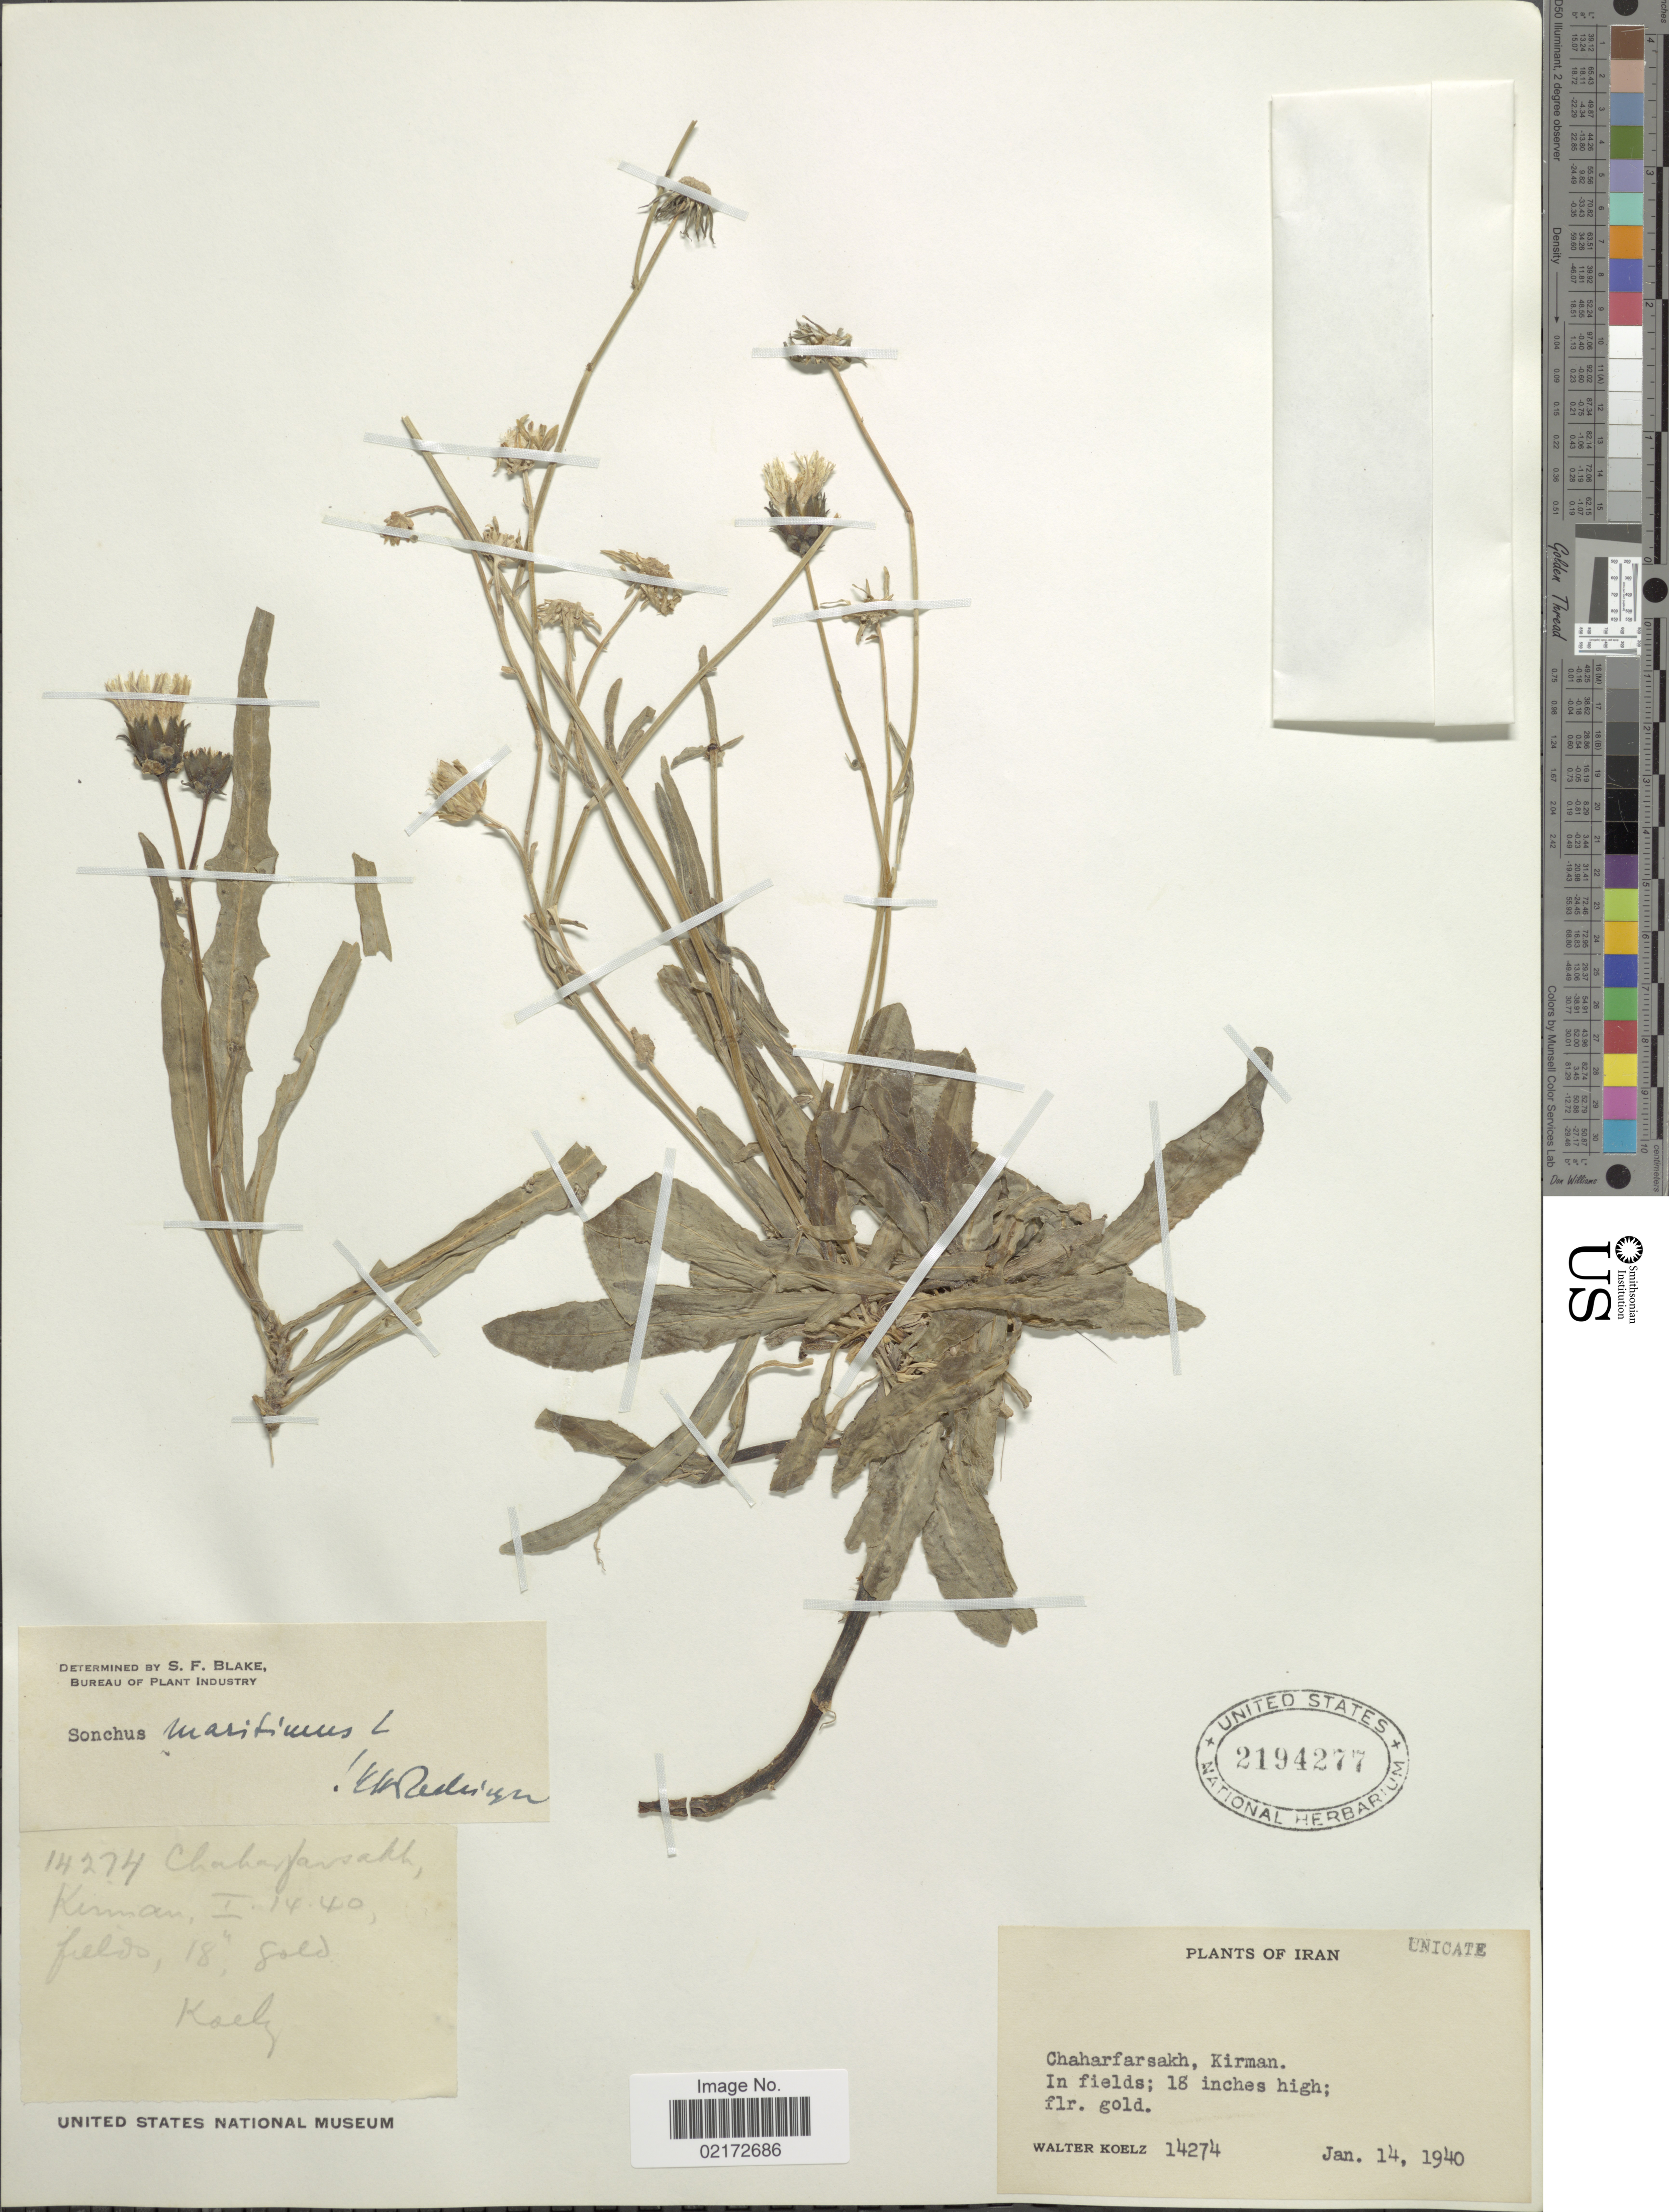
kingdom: Plantae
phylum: Tracheophyta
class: Magnoliopsida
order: Asterales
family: Asteraceae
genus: Sonchus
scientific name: Sonchus maritimus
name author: L.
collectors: W. N. Koelz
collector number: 14274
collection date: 1940-01-14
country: Iran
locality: Chaharfarsakh, Kirman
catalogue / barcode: US 2194277